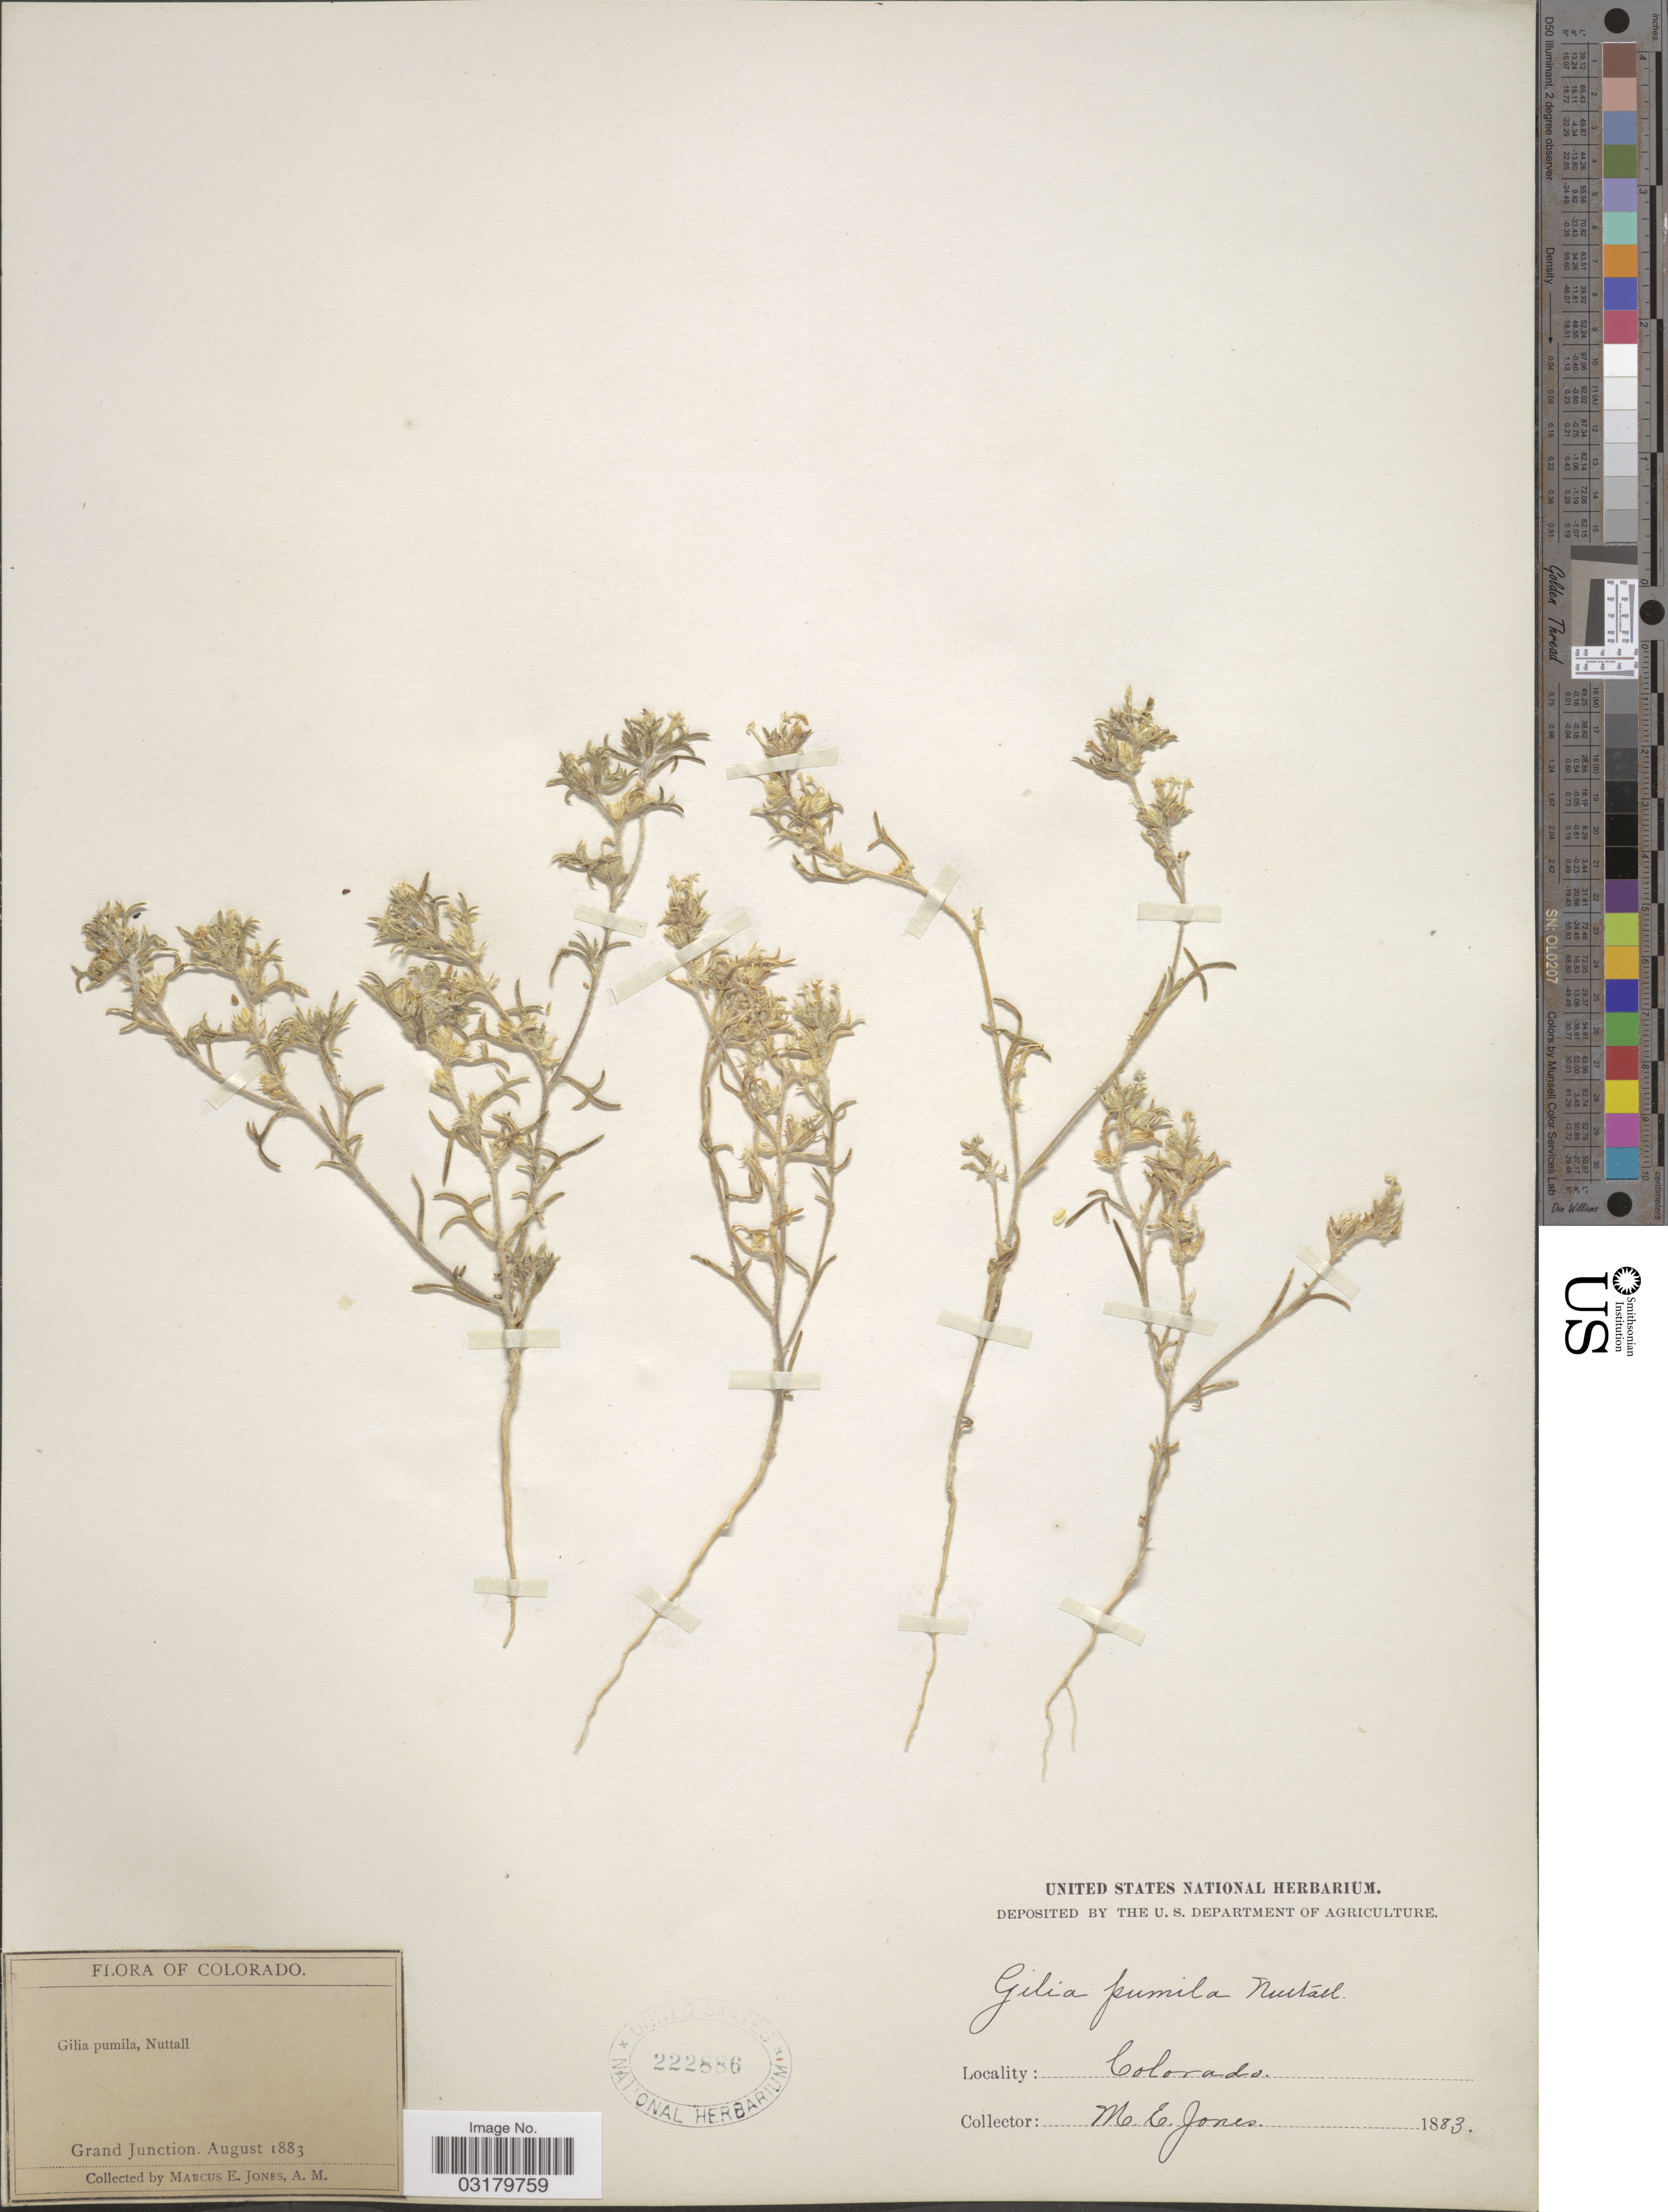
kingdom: Plantae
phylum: Tracheophyta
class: Magnoliopsida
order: Ericales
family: Polemoniaceae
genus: Ipomopsis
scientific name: Ipomopsis pumila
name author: (Nutt.) V.E. Grant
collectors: M. E. Jones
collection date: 1883-08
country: United States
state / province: Colorado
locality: Grand Junction.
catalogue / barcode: US 222886